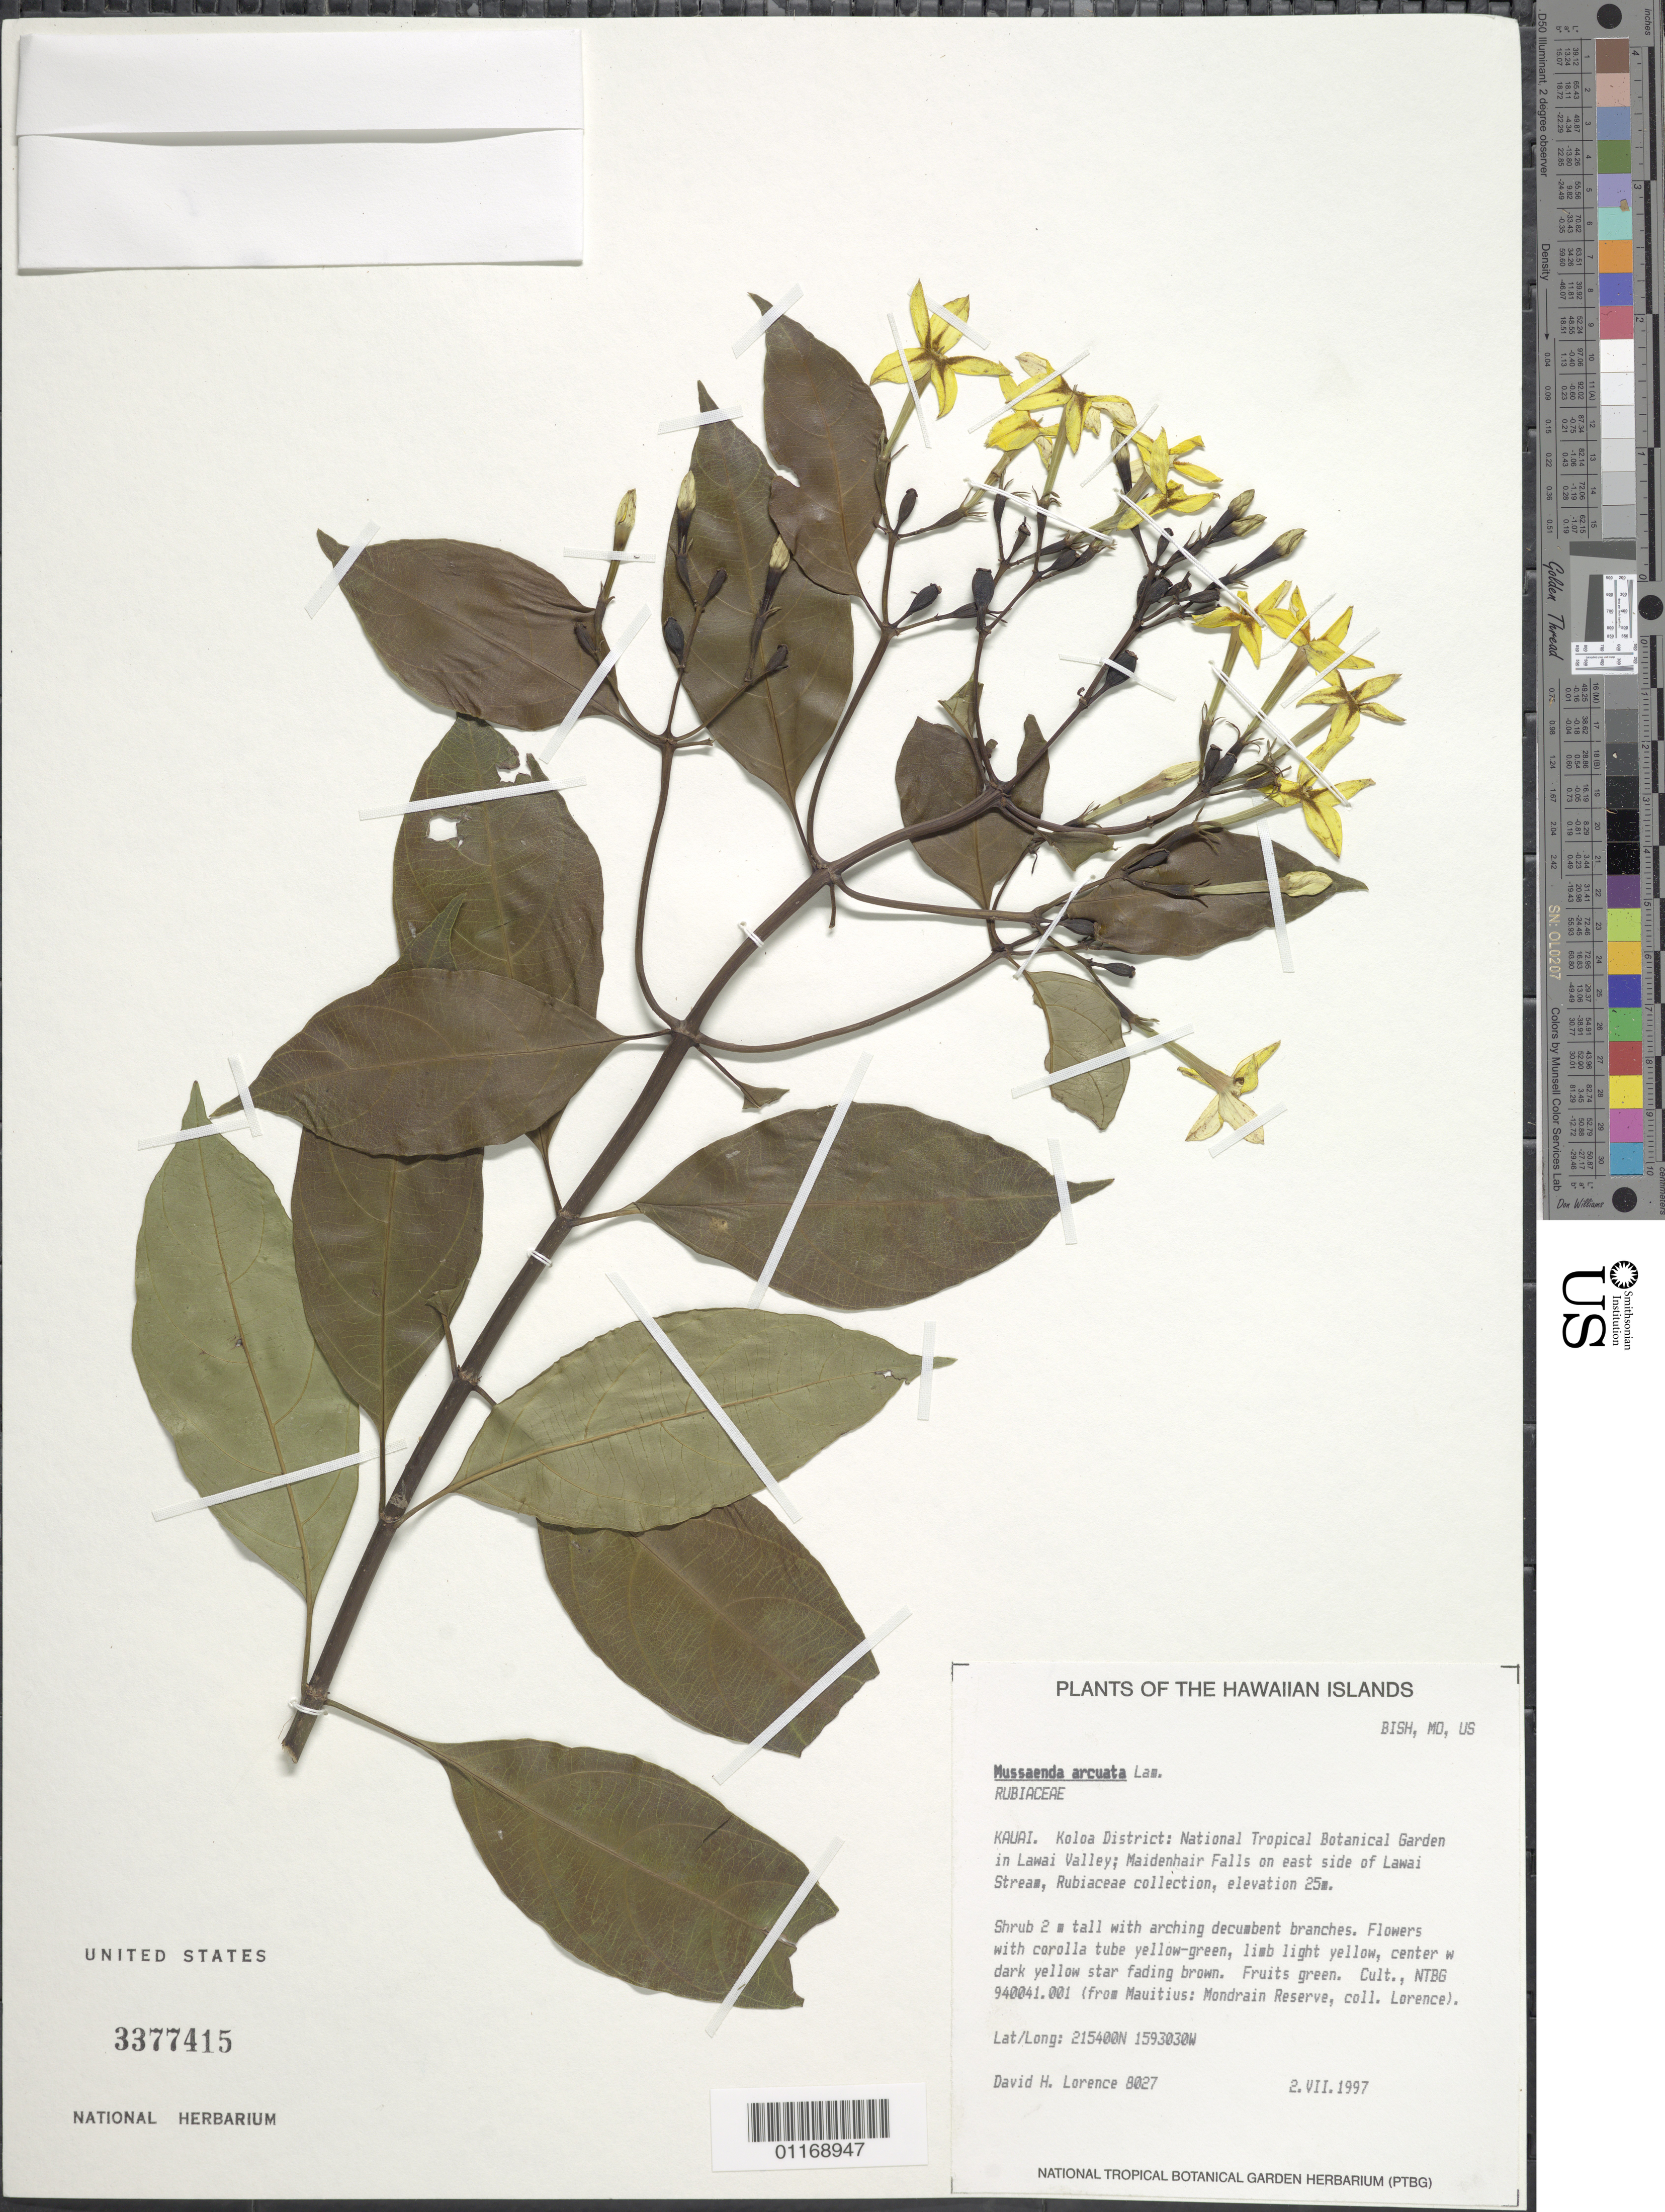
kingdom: Plantae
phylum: Tracheophyta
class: Magnoliopsida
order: Gentianales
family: Rubiaceae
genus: Mussaenda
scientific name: Mussaenda arcuata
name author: Poir.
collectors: D. Lorence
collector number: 8027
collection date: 1997-07-02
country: United States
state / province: Hawaii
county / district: Kauai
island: Kaua'i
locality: Koloa District, National Tropical Botanical Garden in Lawai Valley; Maidenhair Falls on east side of Lawai Stream, Rubiaceae collection.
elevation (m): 25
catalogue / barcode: US 3377415